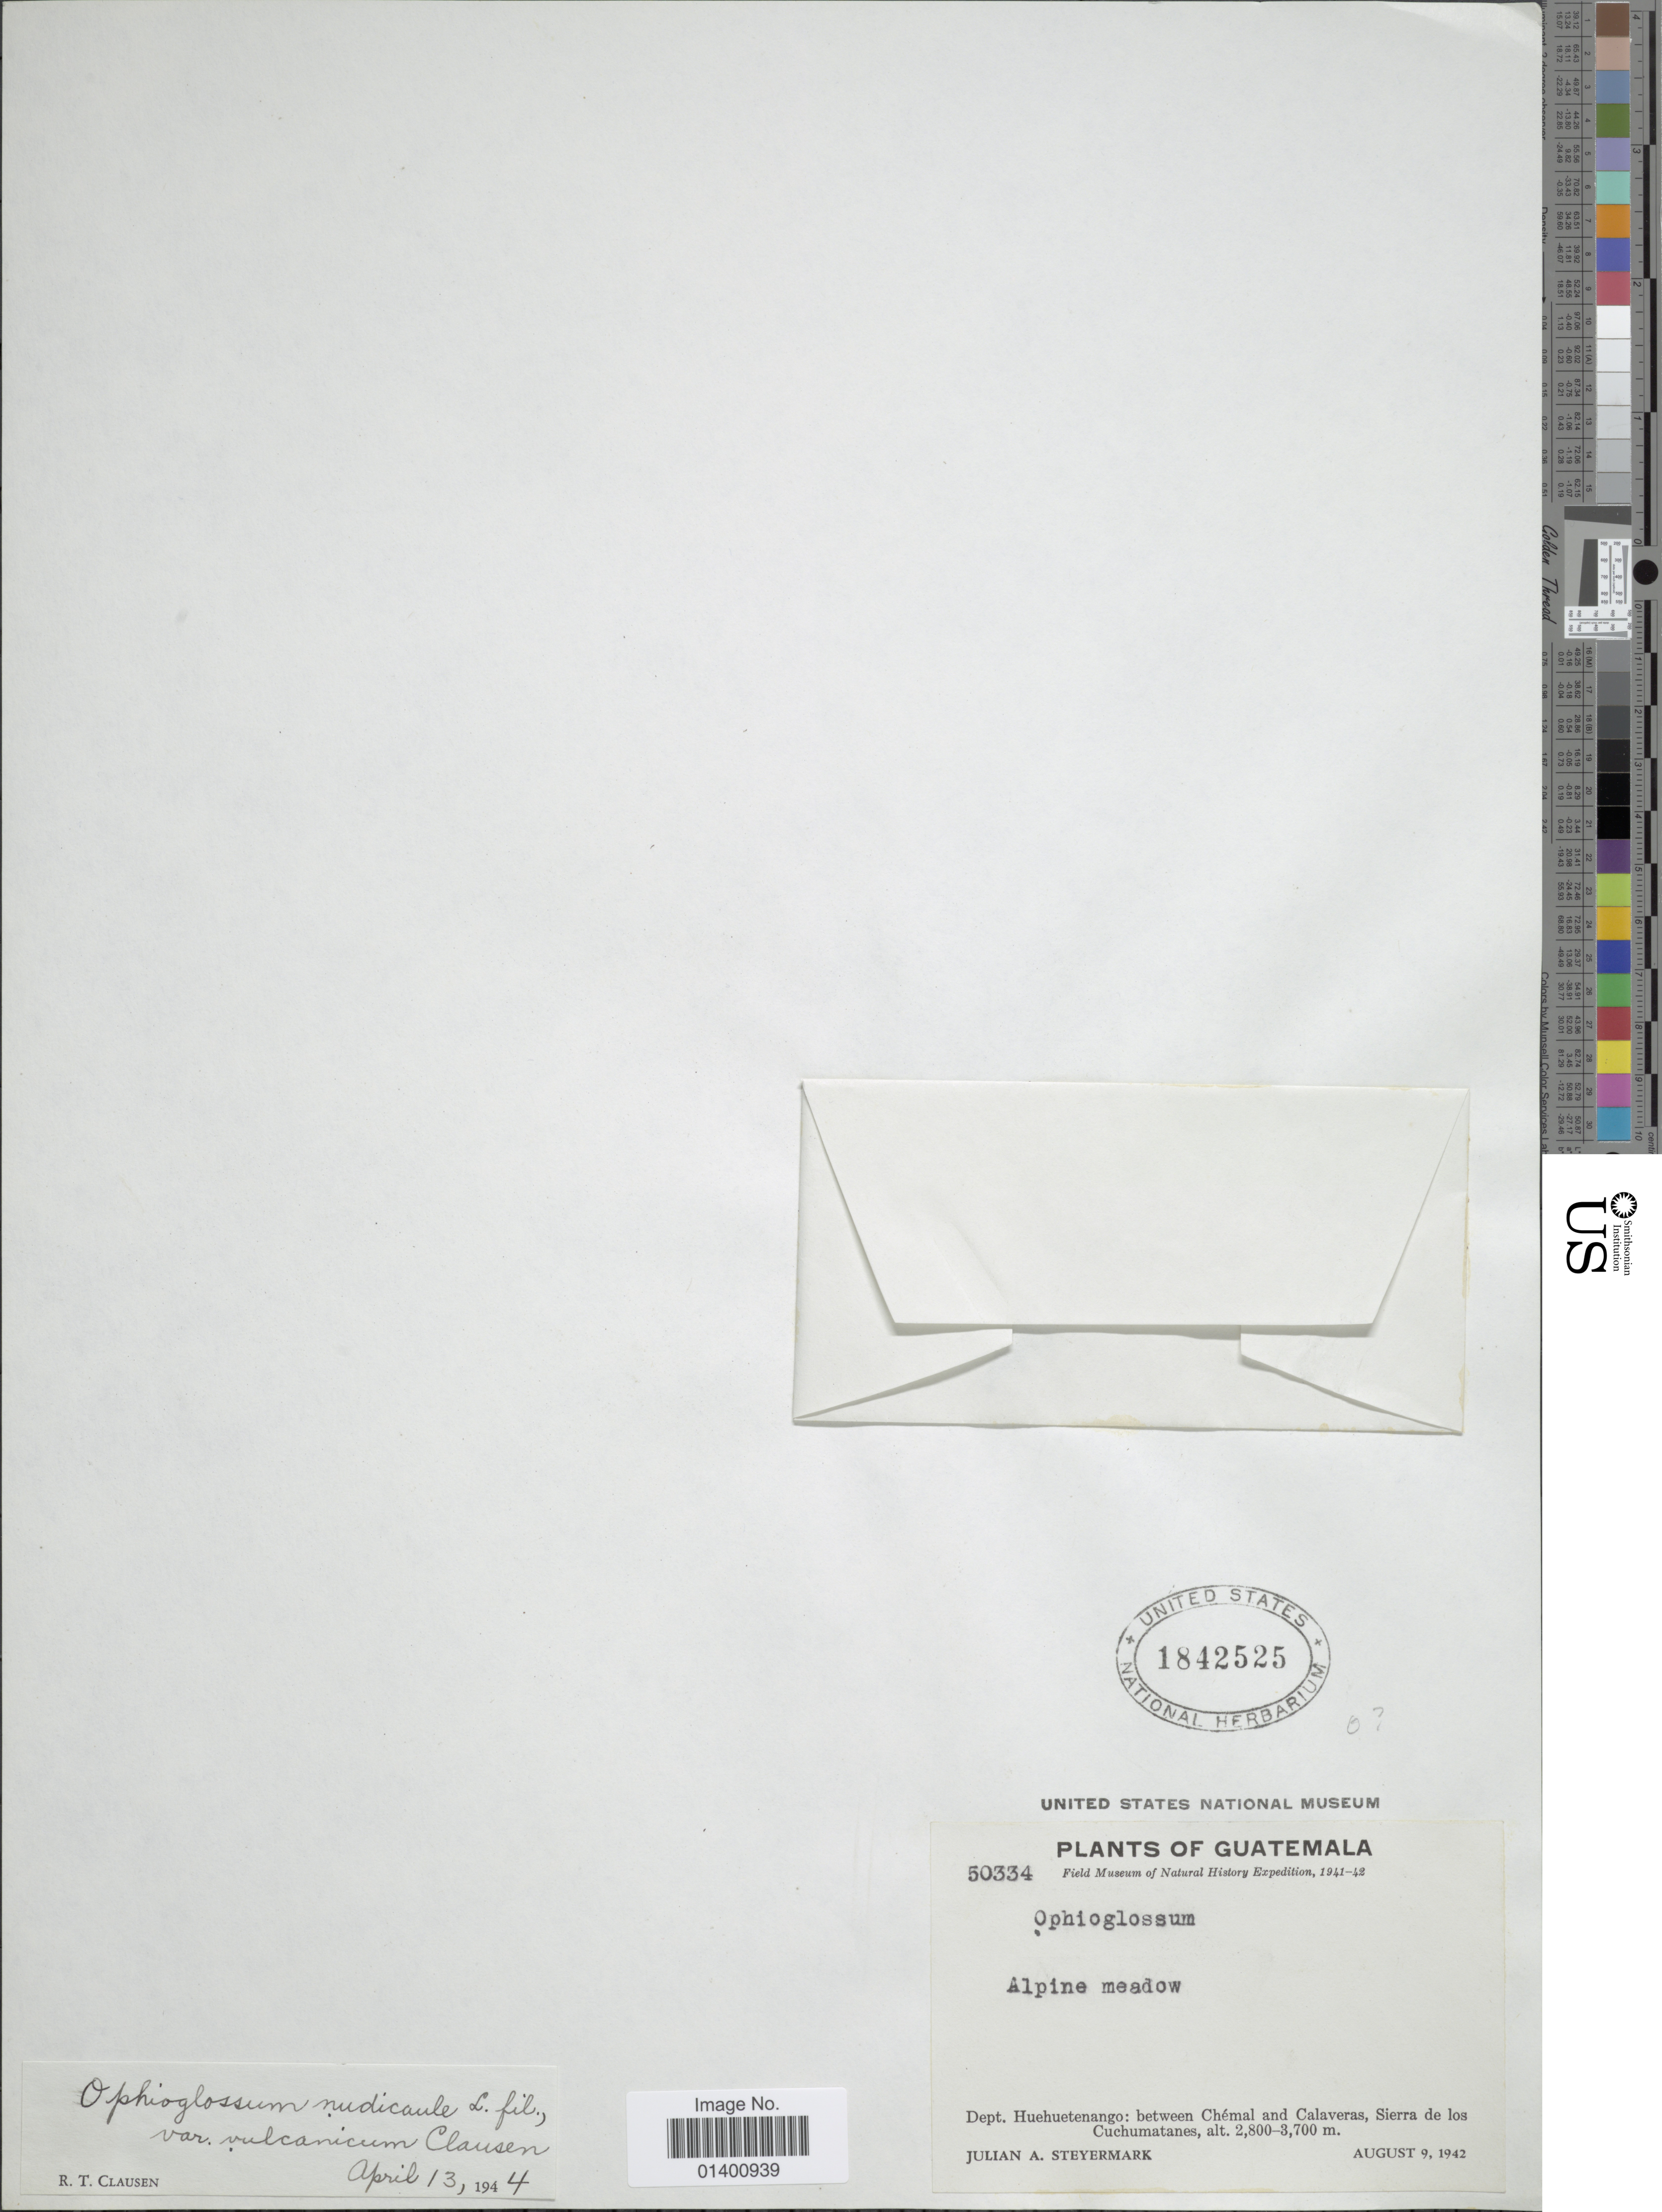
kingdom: Plantae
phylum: Tracheophyta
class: Polypodiopsida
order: Ophioglossales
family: Ophioglossaceae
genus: Ophioglossum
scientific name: Ophioglossum nudicaule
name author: L. f.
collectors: J. Steyermark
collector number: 50334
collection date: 1942-08-09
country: Guatemala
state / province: Huehuetenango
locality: Between Chémal and Calaveras, Sierra de los Cuchumatanes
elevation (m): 2800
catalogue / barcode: US 1842525